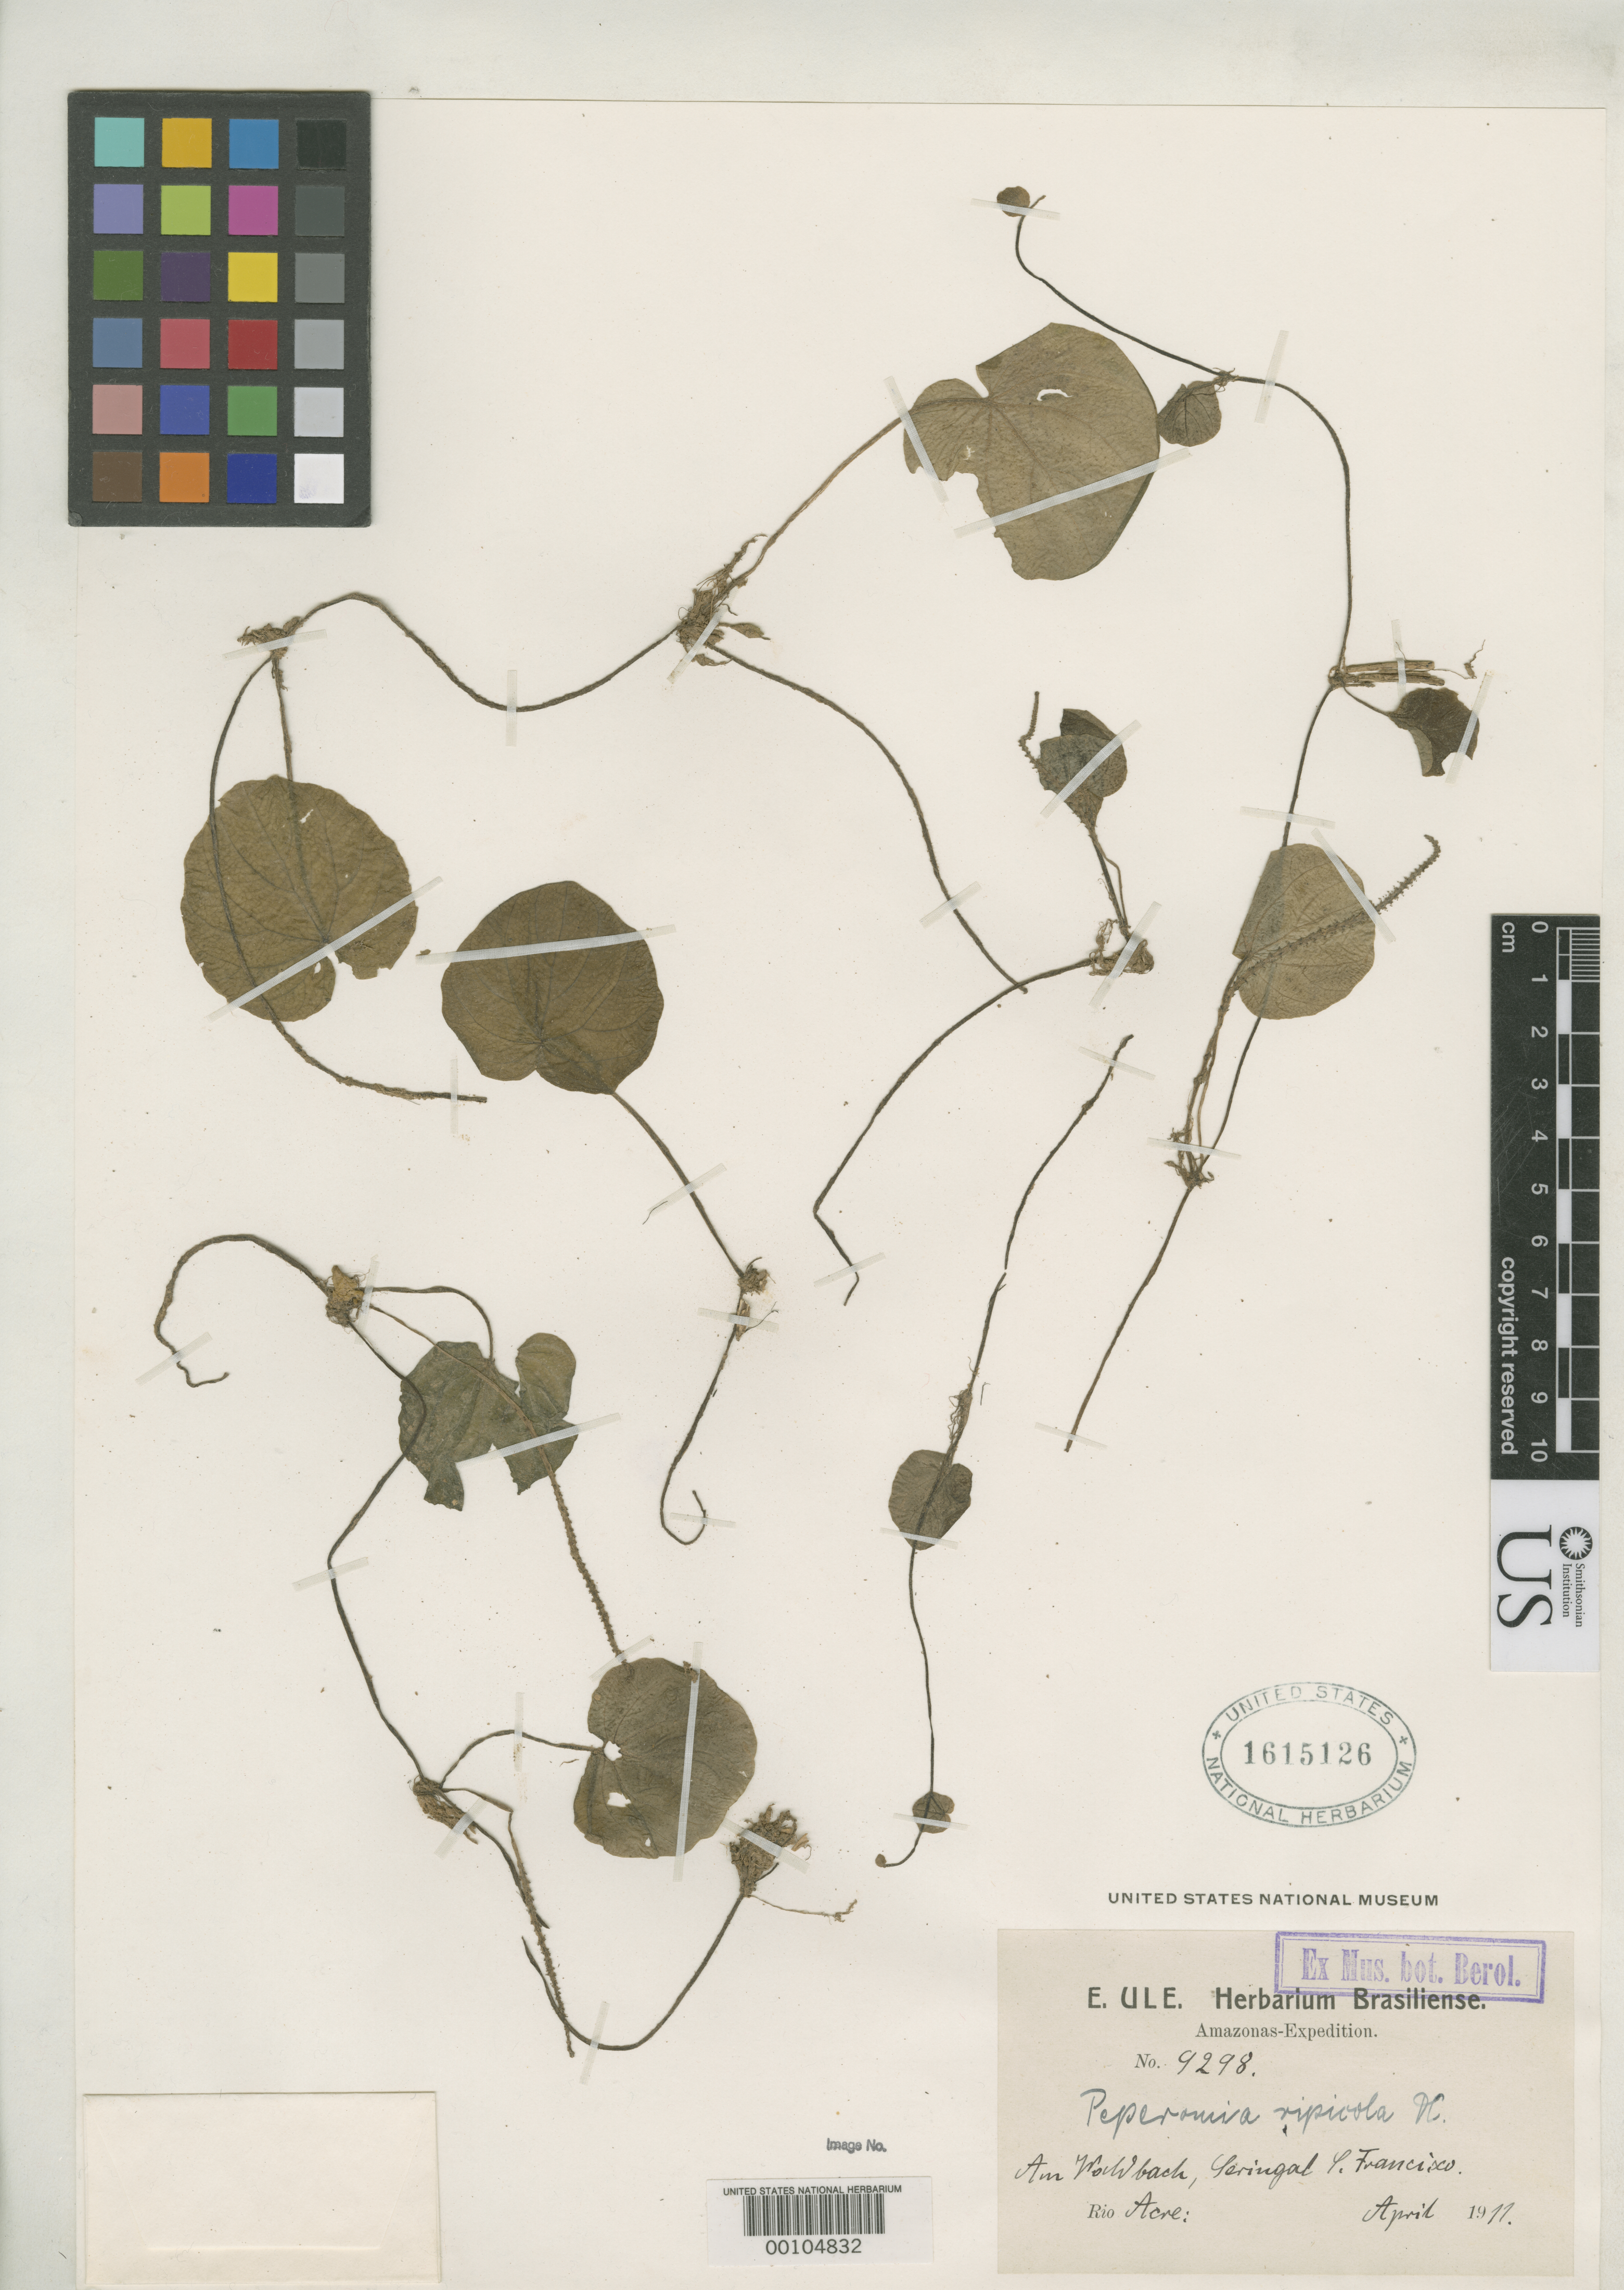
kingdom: Plantae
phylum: Tracheophyta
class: Magnoliopsida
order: Piperales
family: Piperaceae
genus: Peperomia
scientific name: Peperomia ripicola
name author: C. DC.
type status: Isotype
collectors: E. H. Ule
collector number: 9298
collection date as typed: Apr 1911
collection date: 1911-04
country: Peru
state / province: Amazonas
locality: Río Acre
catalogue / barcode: US 1615126